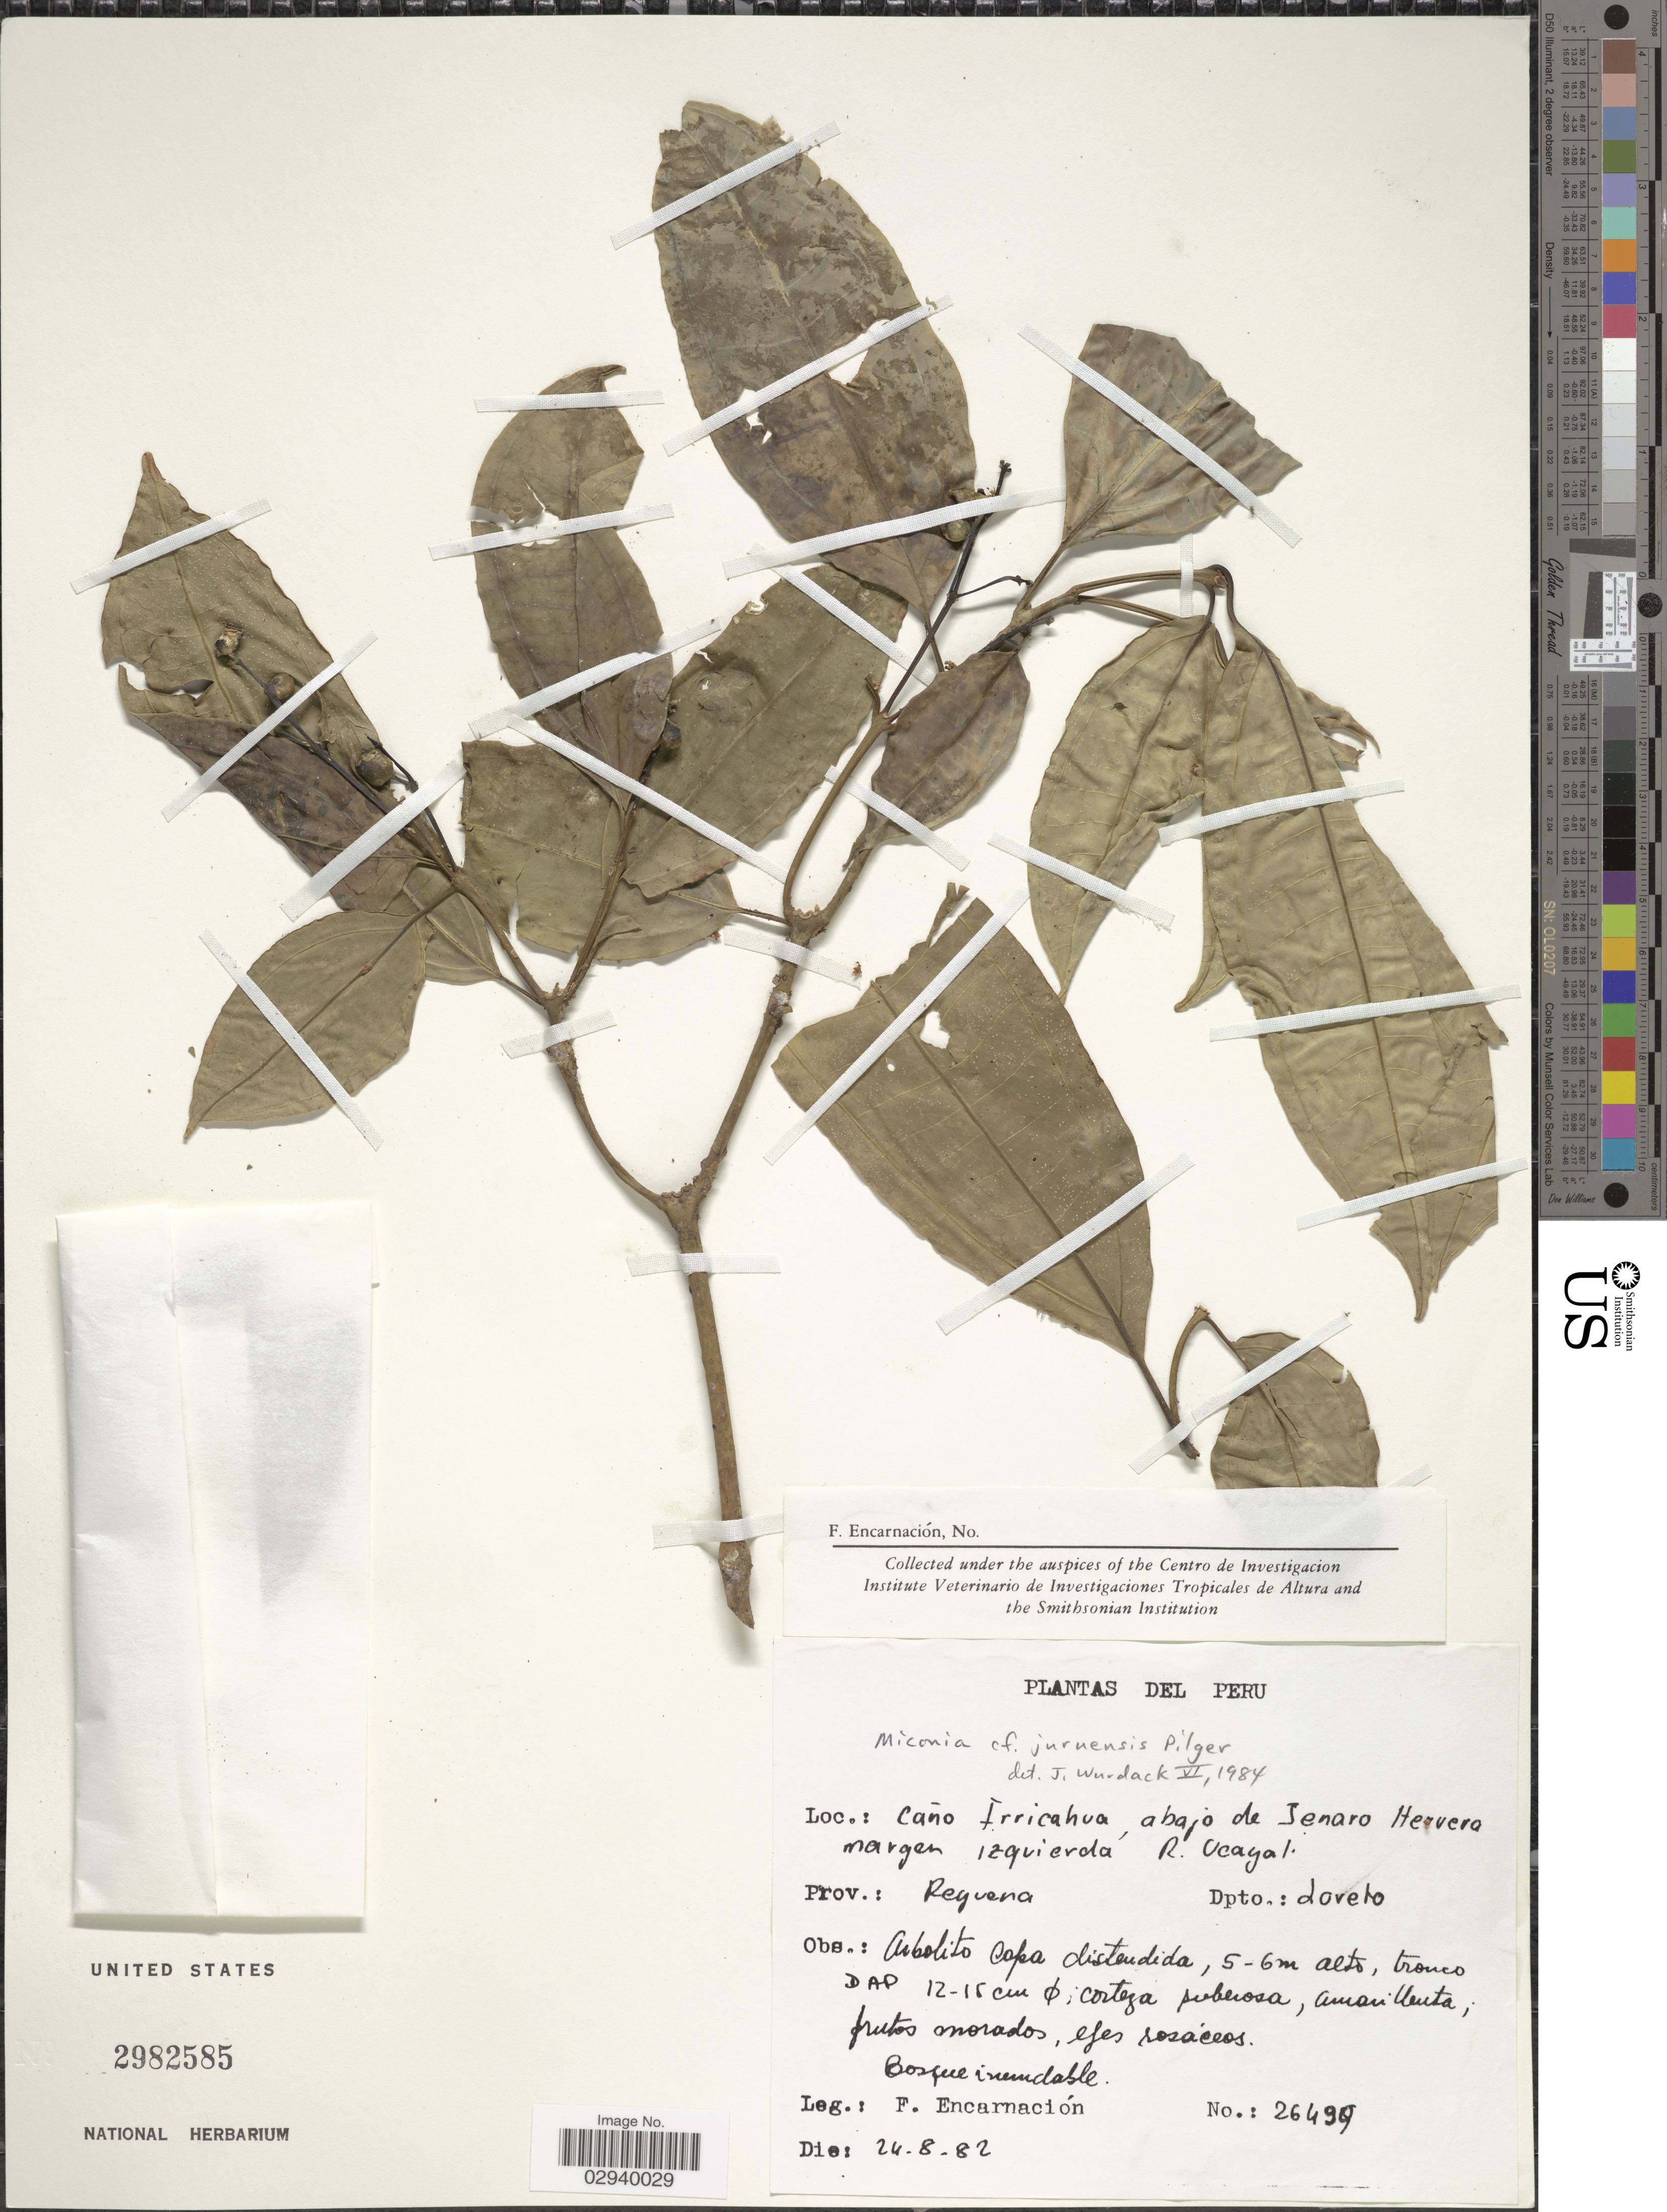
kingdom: Plantae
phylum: Tracheophyta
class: Magnoliopsida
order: Myrtales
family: Melastomataceae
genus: Miconia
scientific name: Miconia juruensis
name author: Pilg.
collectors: F. Encarnación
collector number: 26499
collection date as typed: Transcribed d/m/y: 24/8/82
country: Peru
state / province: Loreto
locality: Caño Irricahua, abajo de Jenaro Herrera margen izquierda R. Ucayali, Prov. Requena, Dpto. Loreto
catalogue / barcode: US 2982585